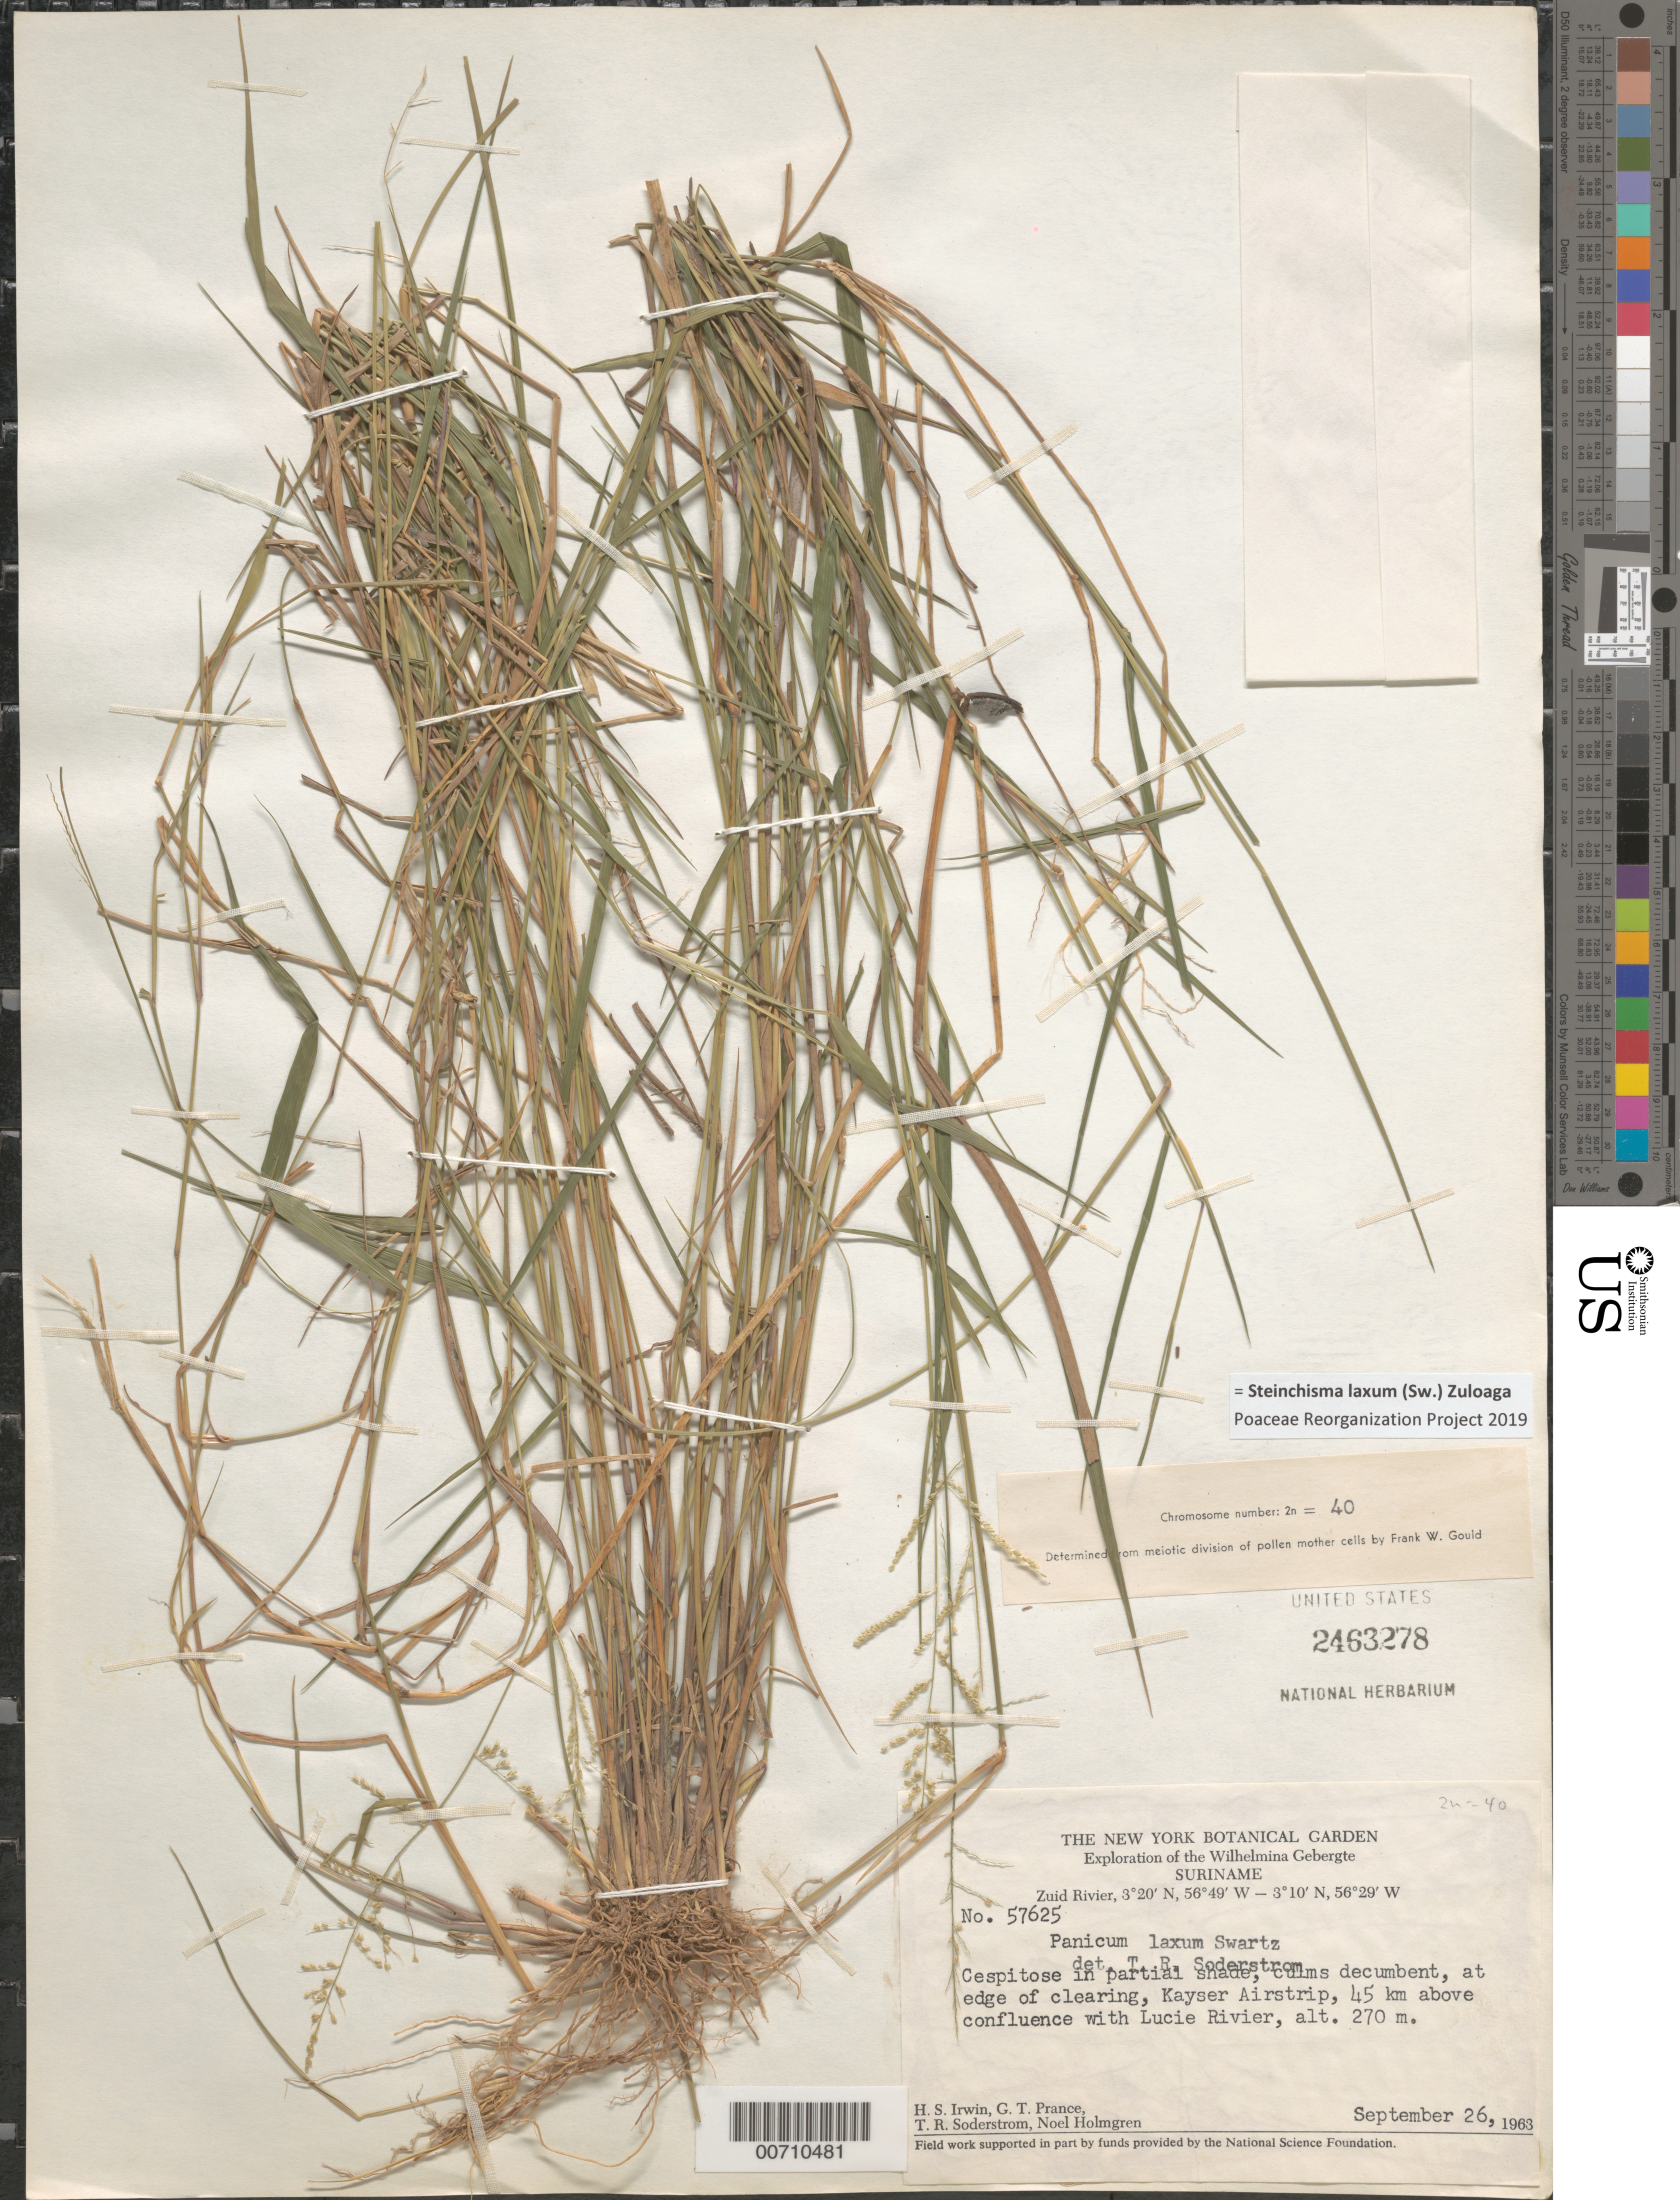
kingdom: Plantae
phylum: Tracheophyta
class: Liliopsida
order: Poales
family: Poaceae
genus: Panicum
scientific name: Panicum laxum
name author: Sw.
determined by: Soderstrom, T. R.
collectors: H. Irwin, G. T. Prance, T. R. Soderstrom & N. H. Holmgren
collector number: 57625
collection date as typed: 26-Sep-63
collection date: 1963-09-26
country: Suriname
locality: Kayser Airstrip, Zuid R., 45 km above confl. with Lucie R., Wilhelmina Gebergte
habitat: Partial shade, at edge of clearing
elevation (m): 270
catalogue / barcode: US 2463278